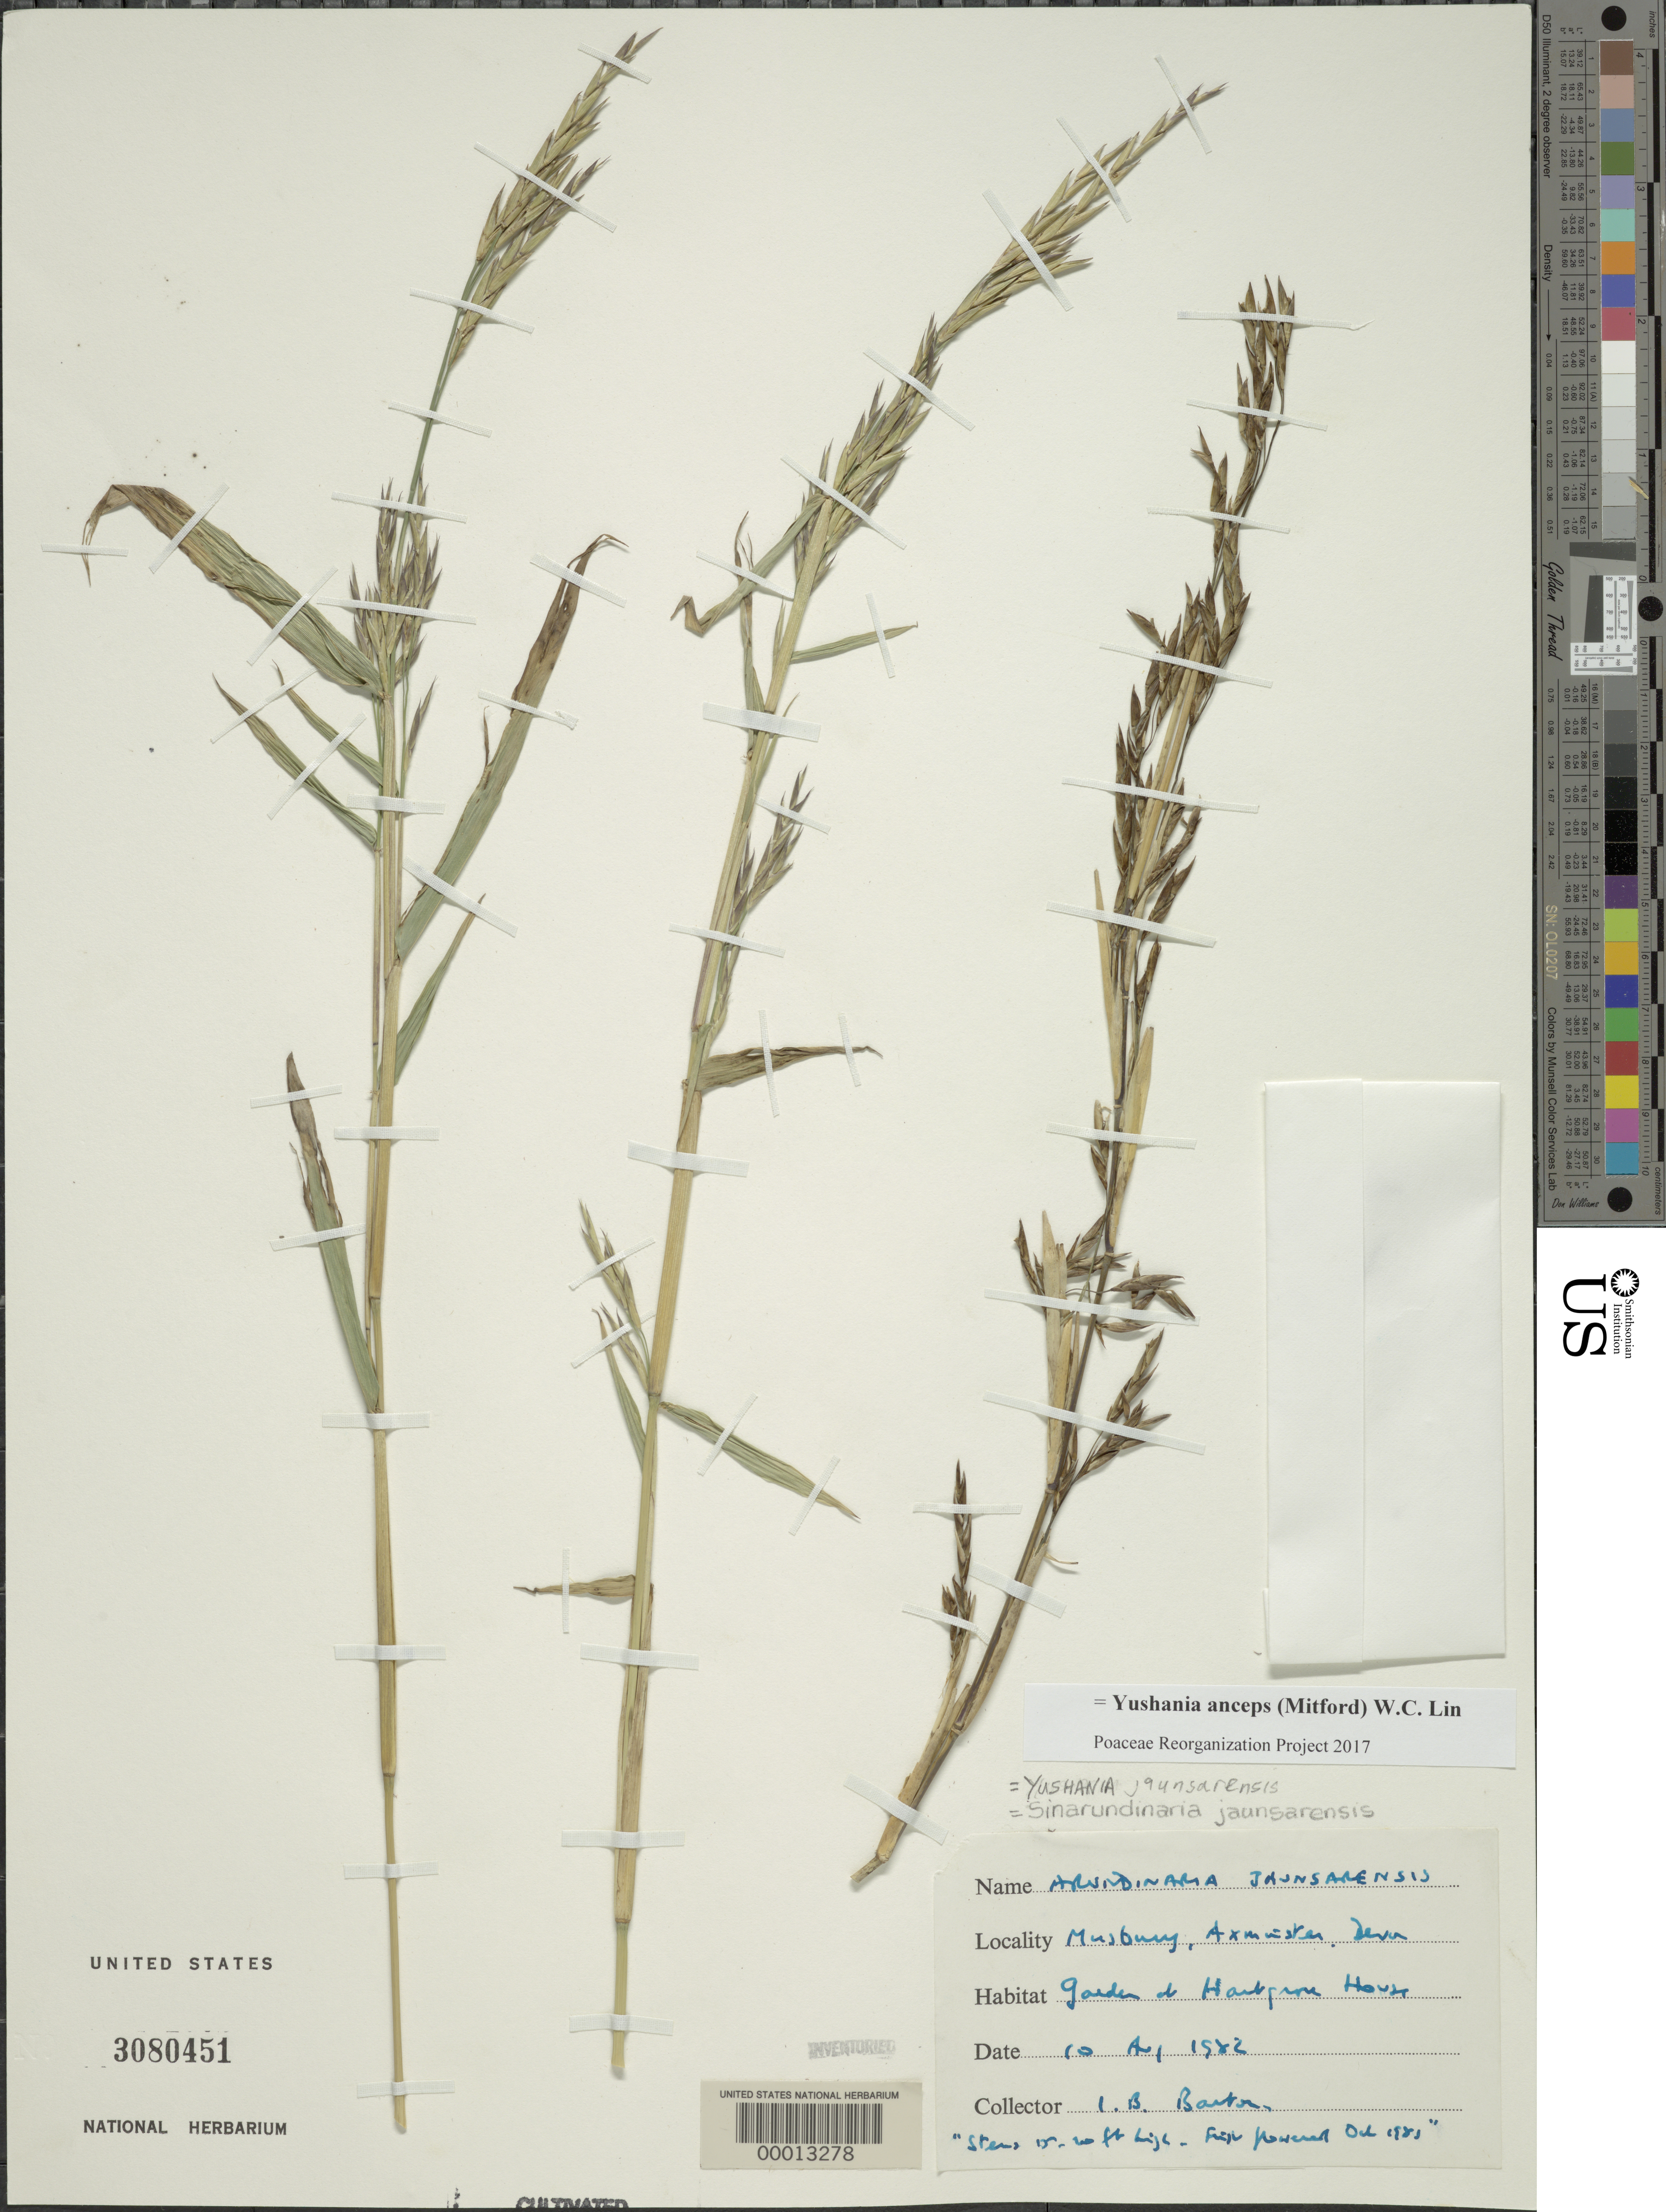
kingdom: Plantae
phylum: Tracheophyta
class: Liliopsida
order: Poales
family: Poaceae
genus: Yushania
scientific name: Yushania anceps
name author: (Mitford) W.C. Lin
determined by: Poaceae Reorganization Project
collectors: I. Barton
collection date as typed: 10 Aug 1982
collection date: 1982-08-10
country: United Kingdom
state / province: England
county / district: Devonshire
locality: Musbury, axminster, garden of hart-grove house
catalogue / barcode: US 3080451